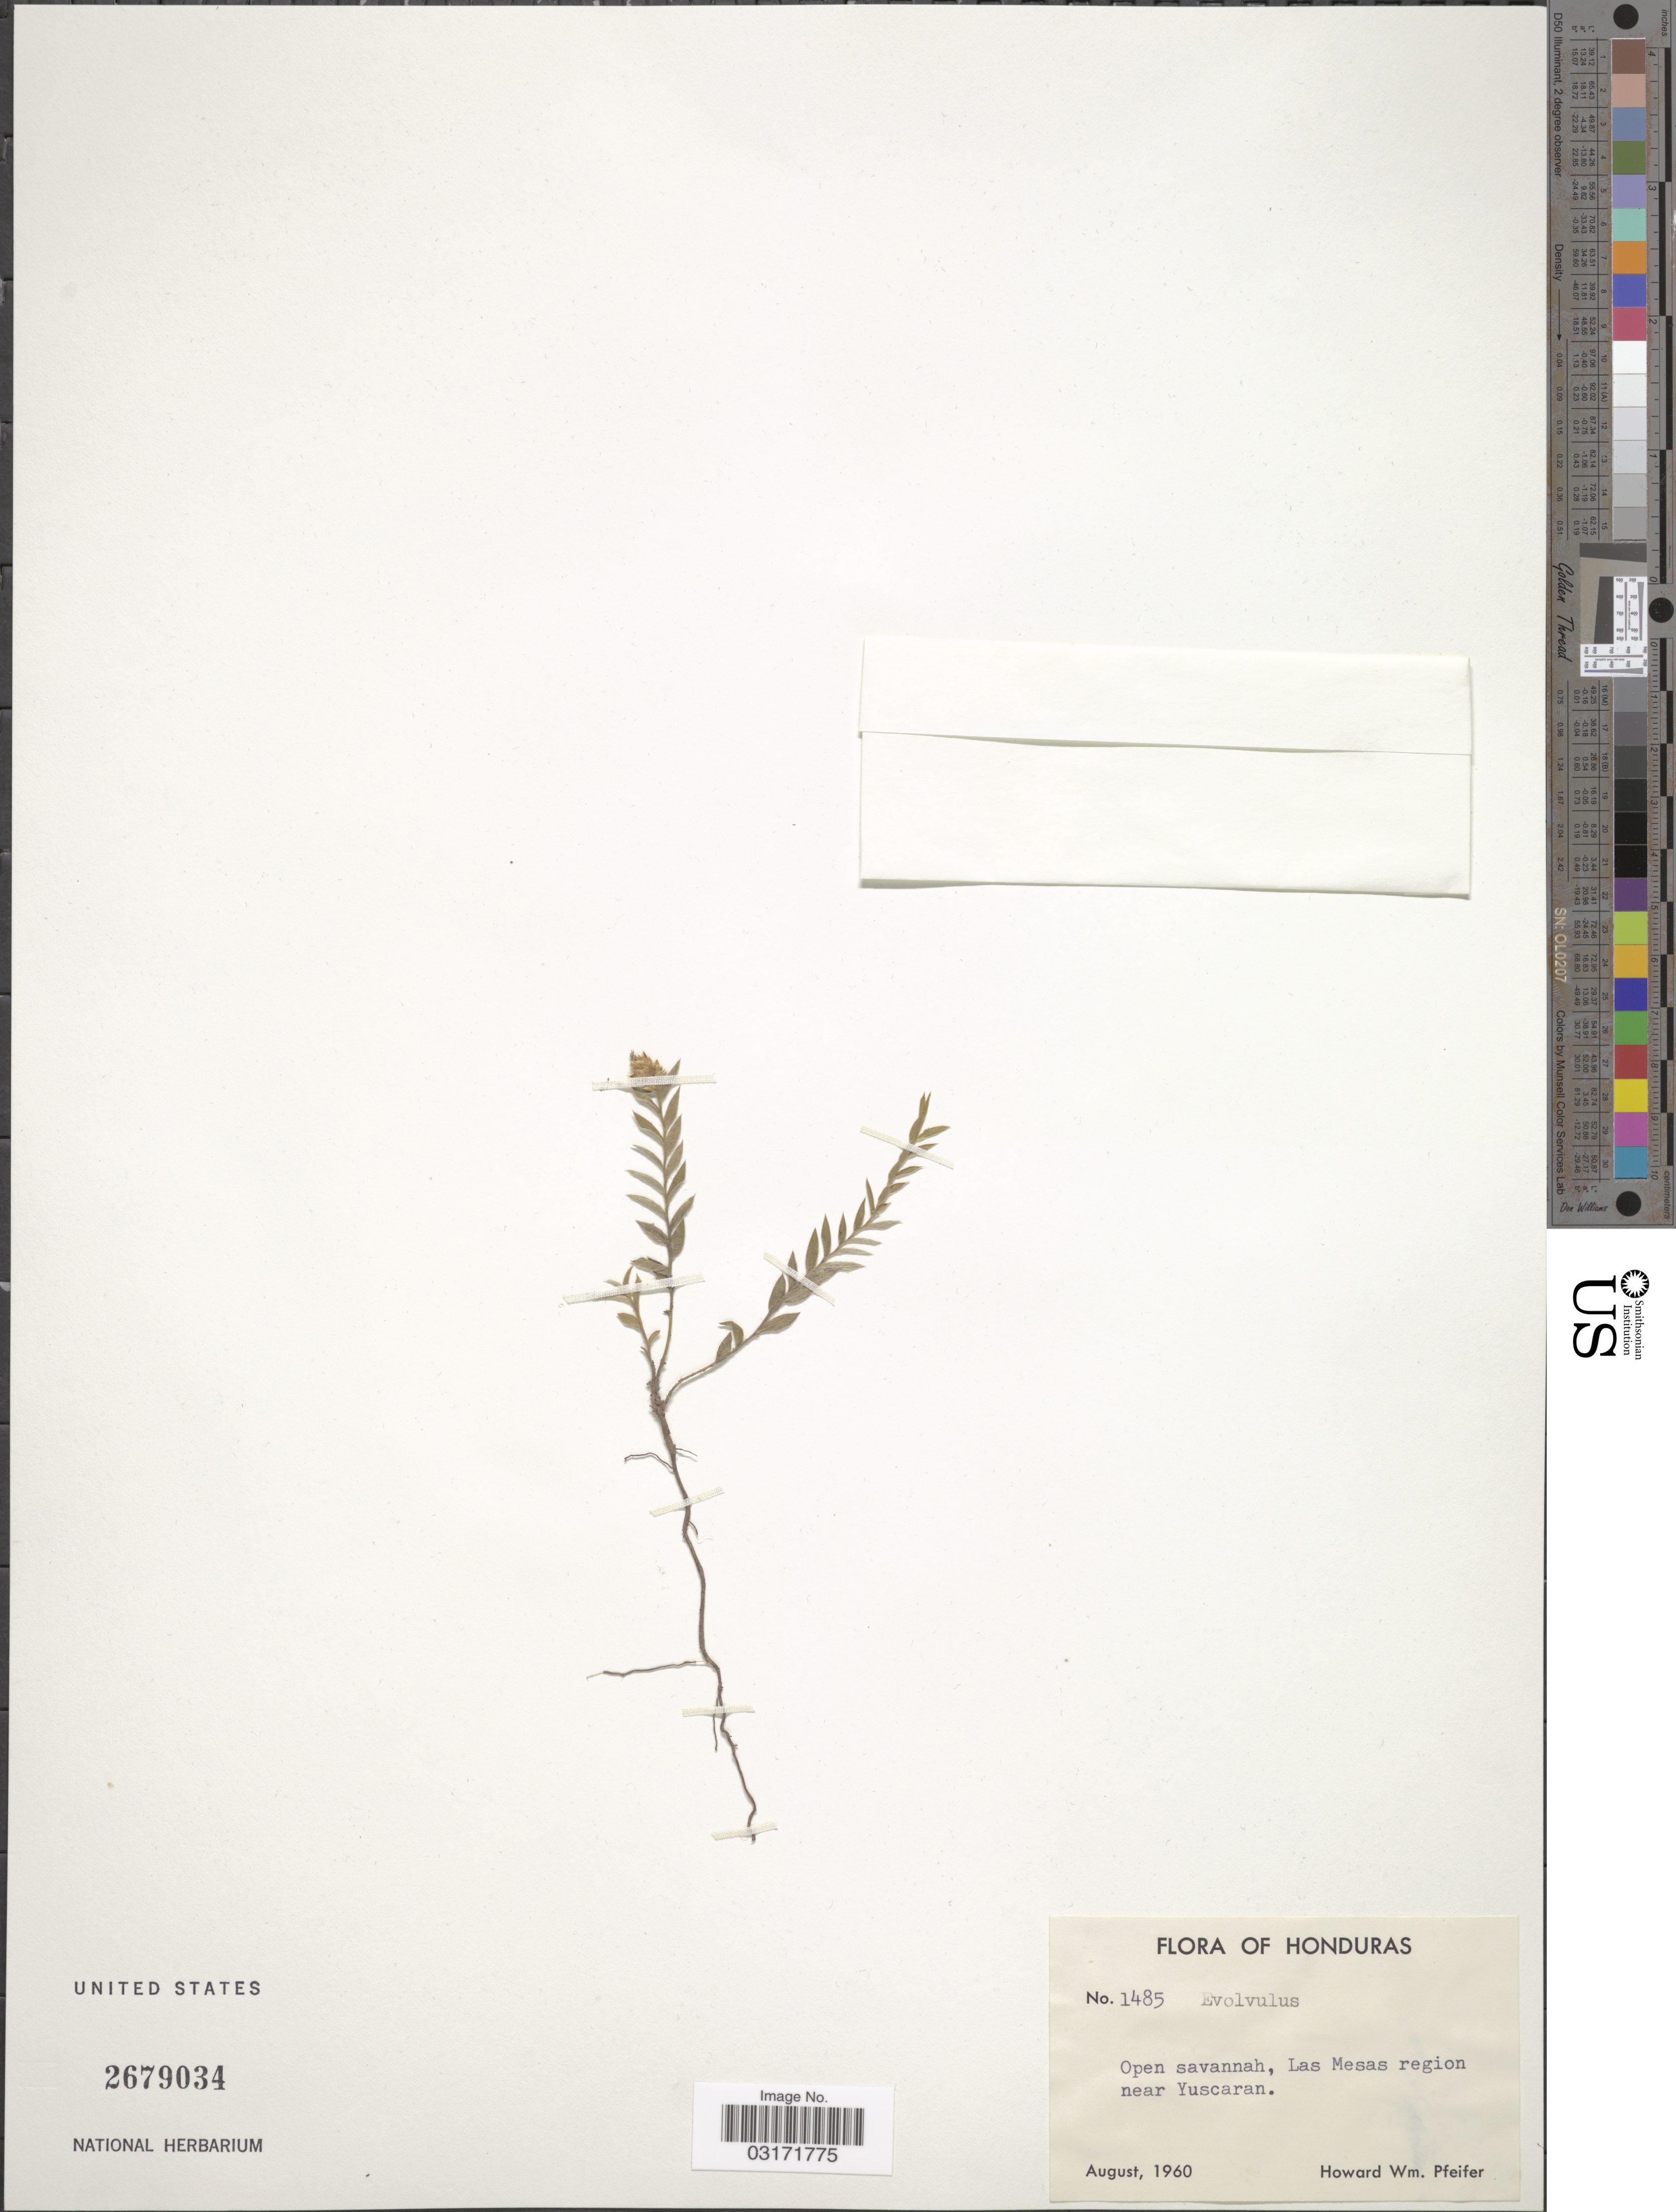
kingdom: Plantae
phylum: Tracheophyta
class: Magnoliopsida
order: Solanales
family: Convolvulaceae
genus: Evolvulus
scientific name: Evolvulus sp.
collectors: H. W. Pfeifer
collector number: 1485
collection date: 1960-08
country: Honduras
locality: Las Mesas region near Yuscaran.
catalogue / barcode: US 2679034